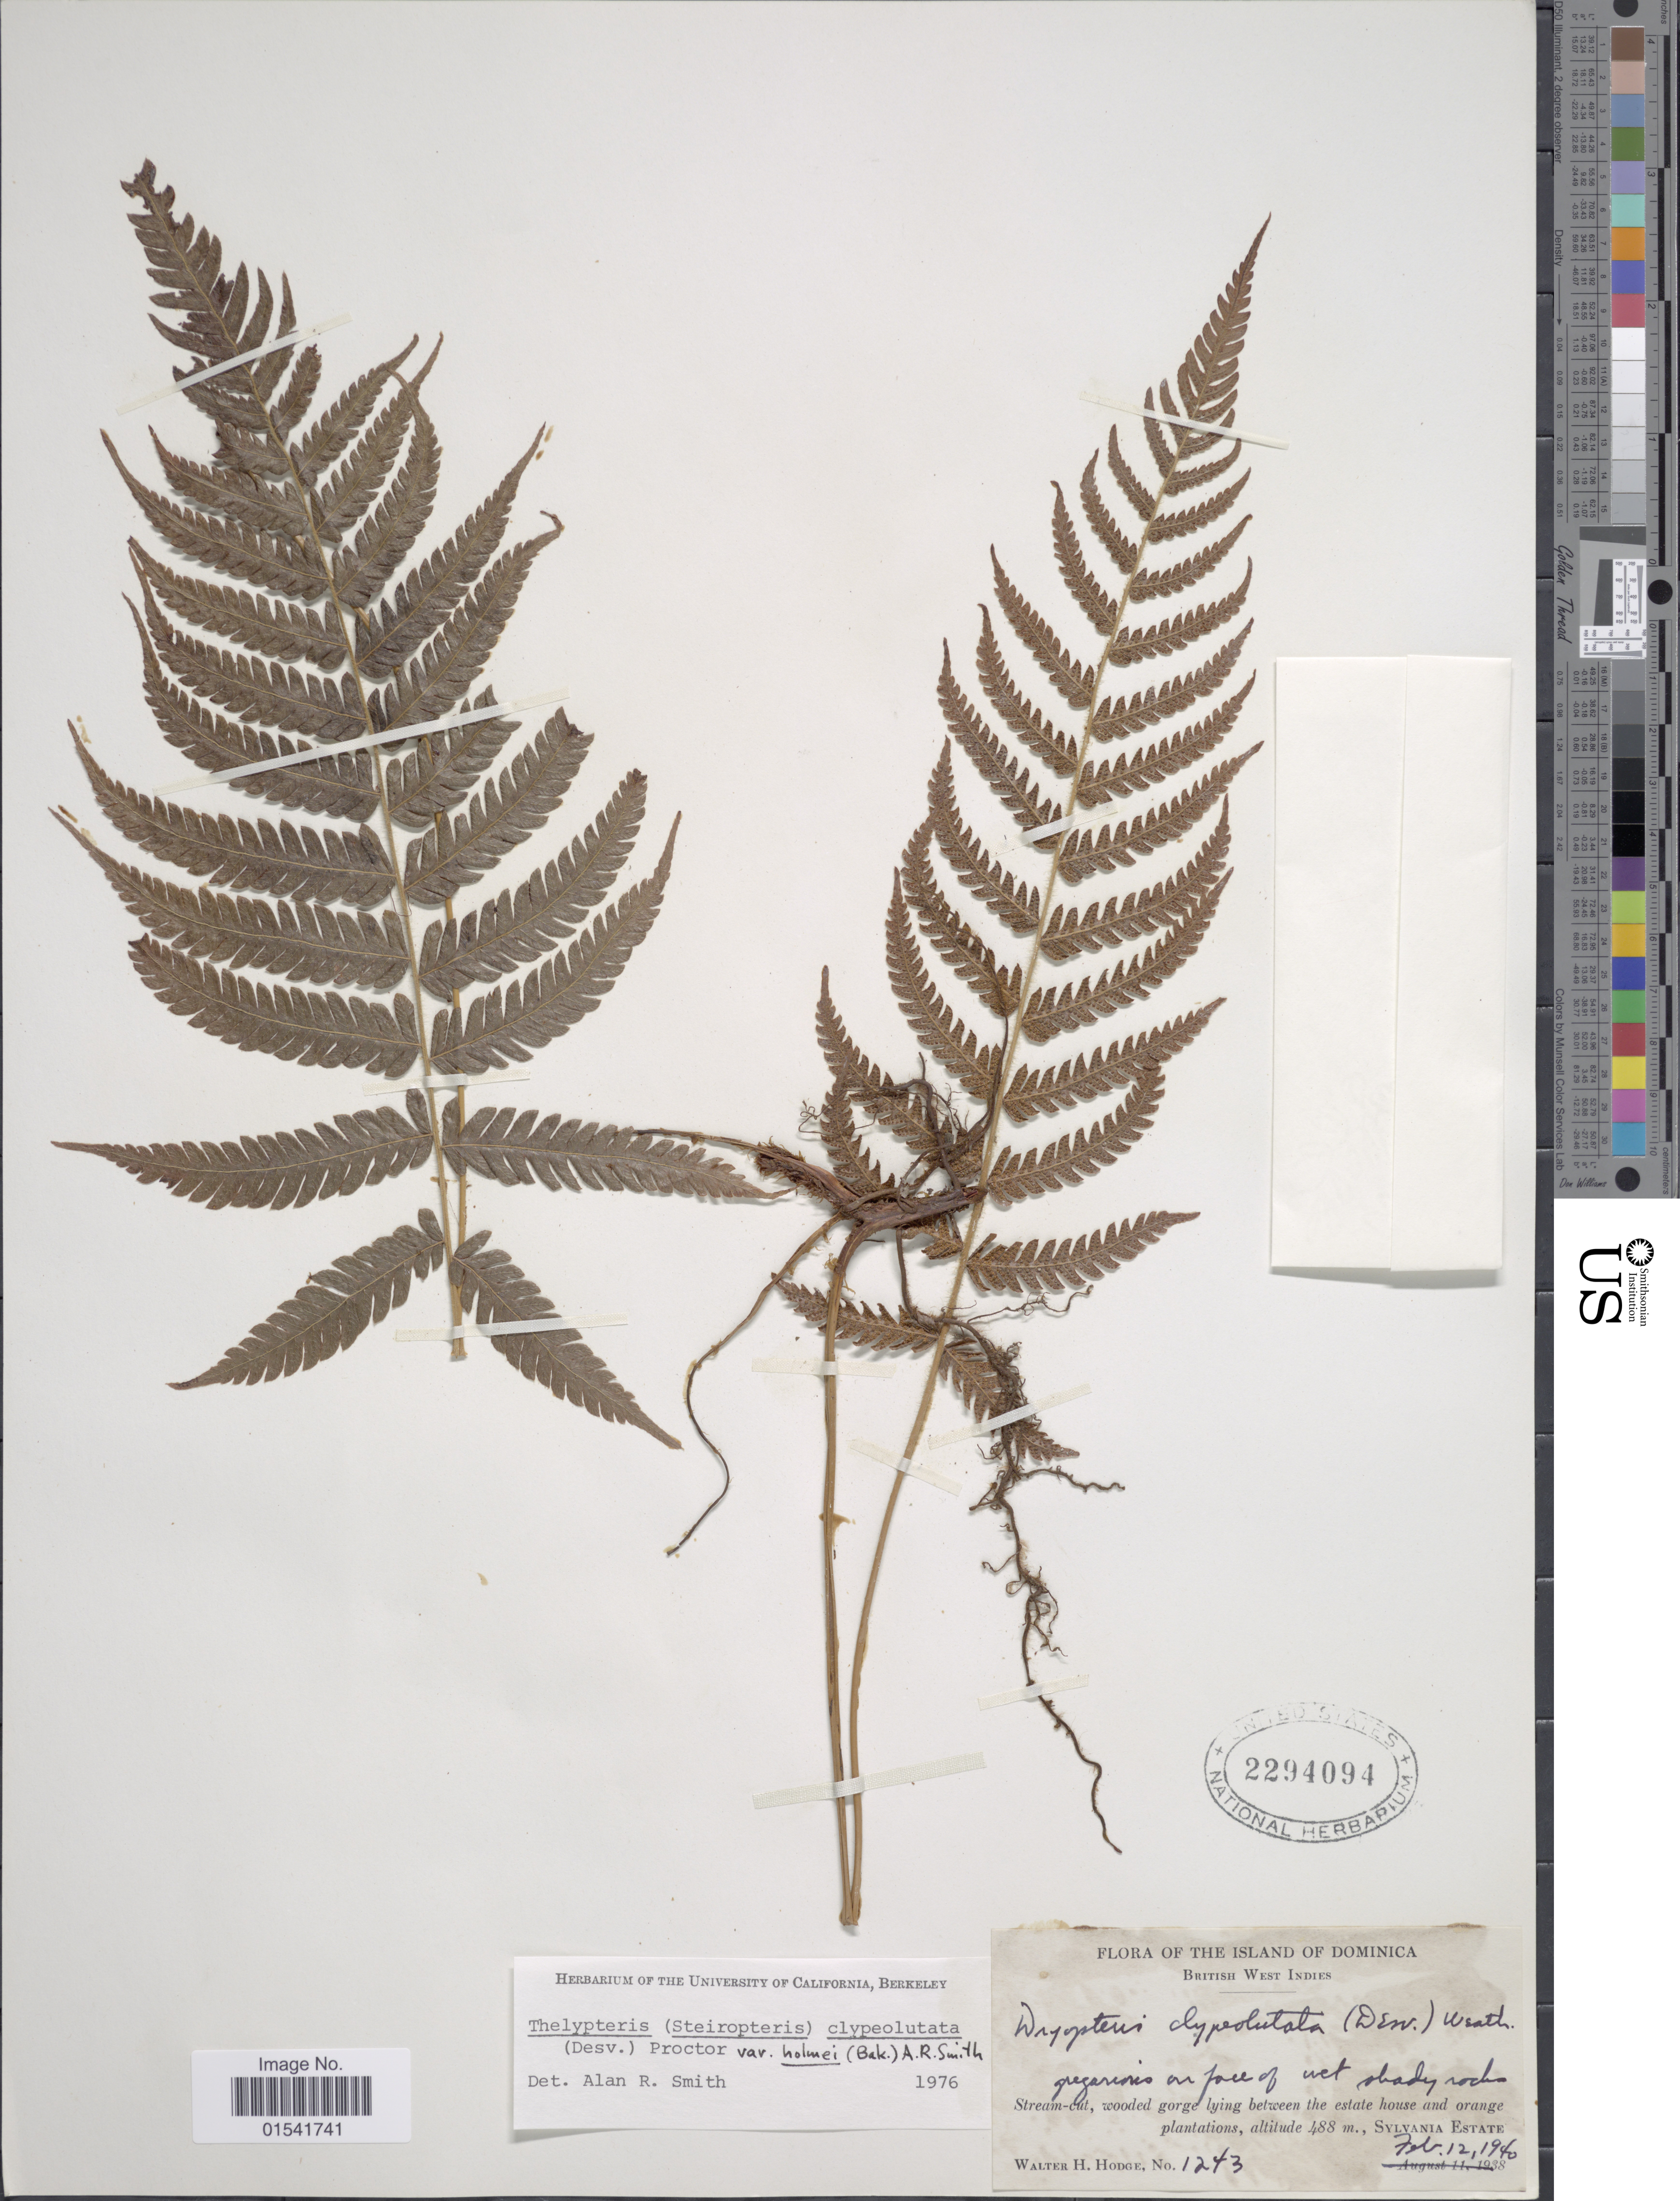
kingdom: Plantae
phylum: Tracheophyta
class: Polypodiopsida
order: Polypodiales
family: Thelypteridaceae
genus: Steiropteris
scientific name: Steiropteris clypeolutata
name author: (Desv.) Pic. Serm.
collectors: W. Hodge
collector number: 1243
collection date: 1940-02-12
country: Dominica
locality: The Island of Dominica, British West Indies, Stream-cut, wooded gorge lying between the estate house and orange plantations, Sylvania Estate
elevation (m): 488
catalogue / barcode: US 2294094